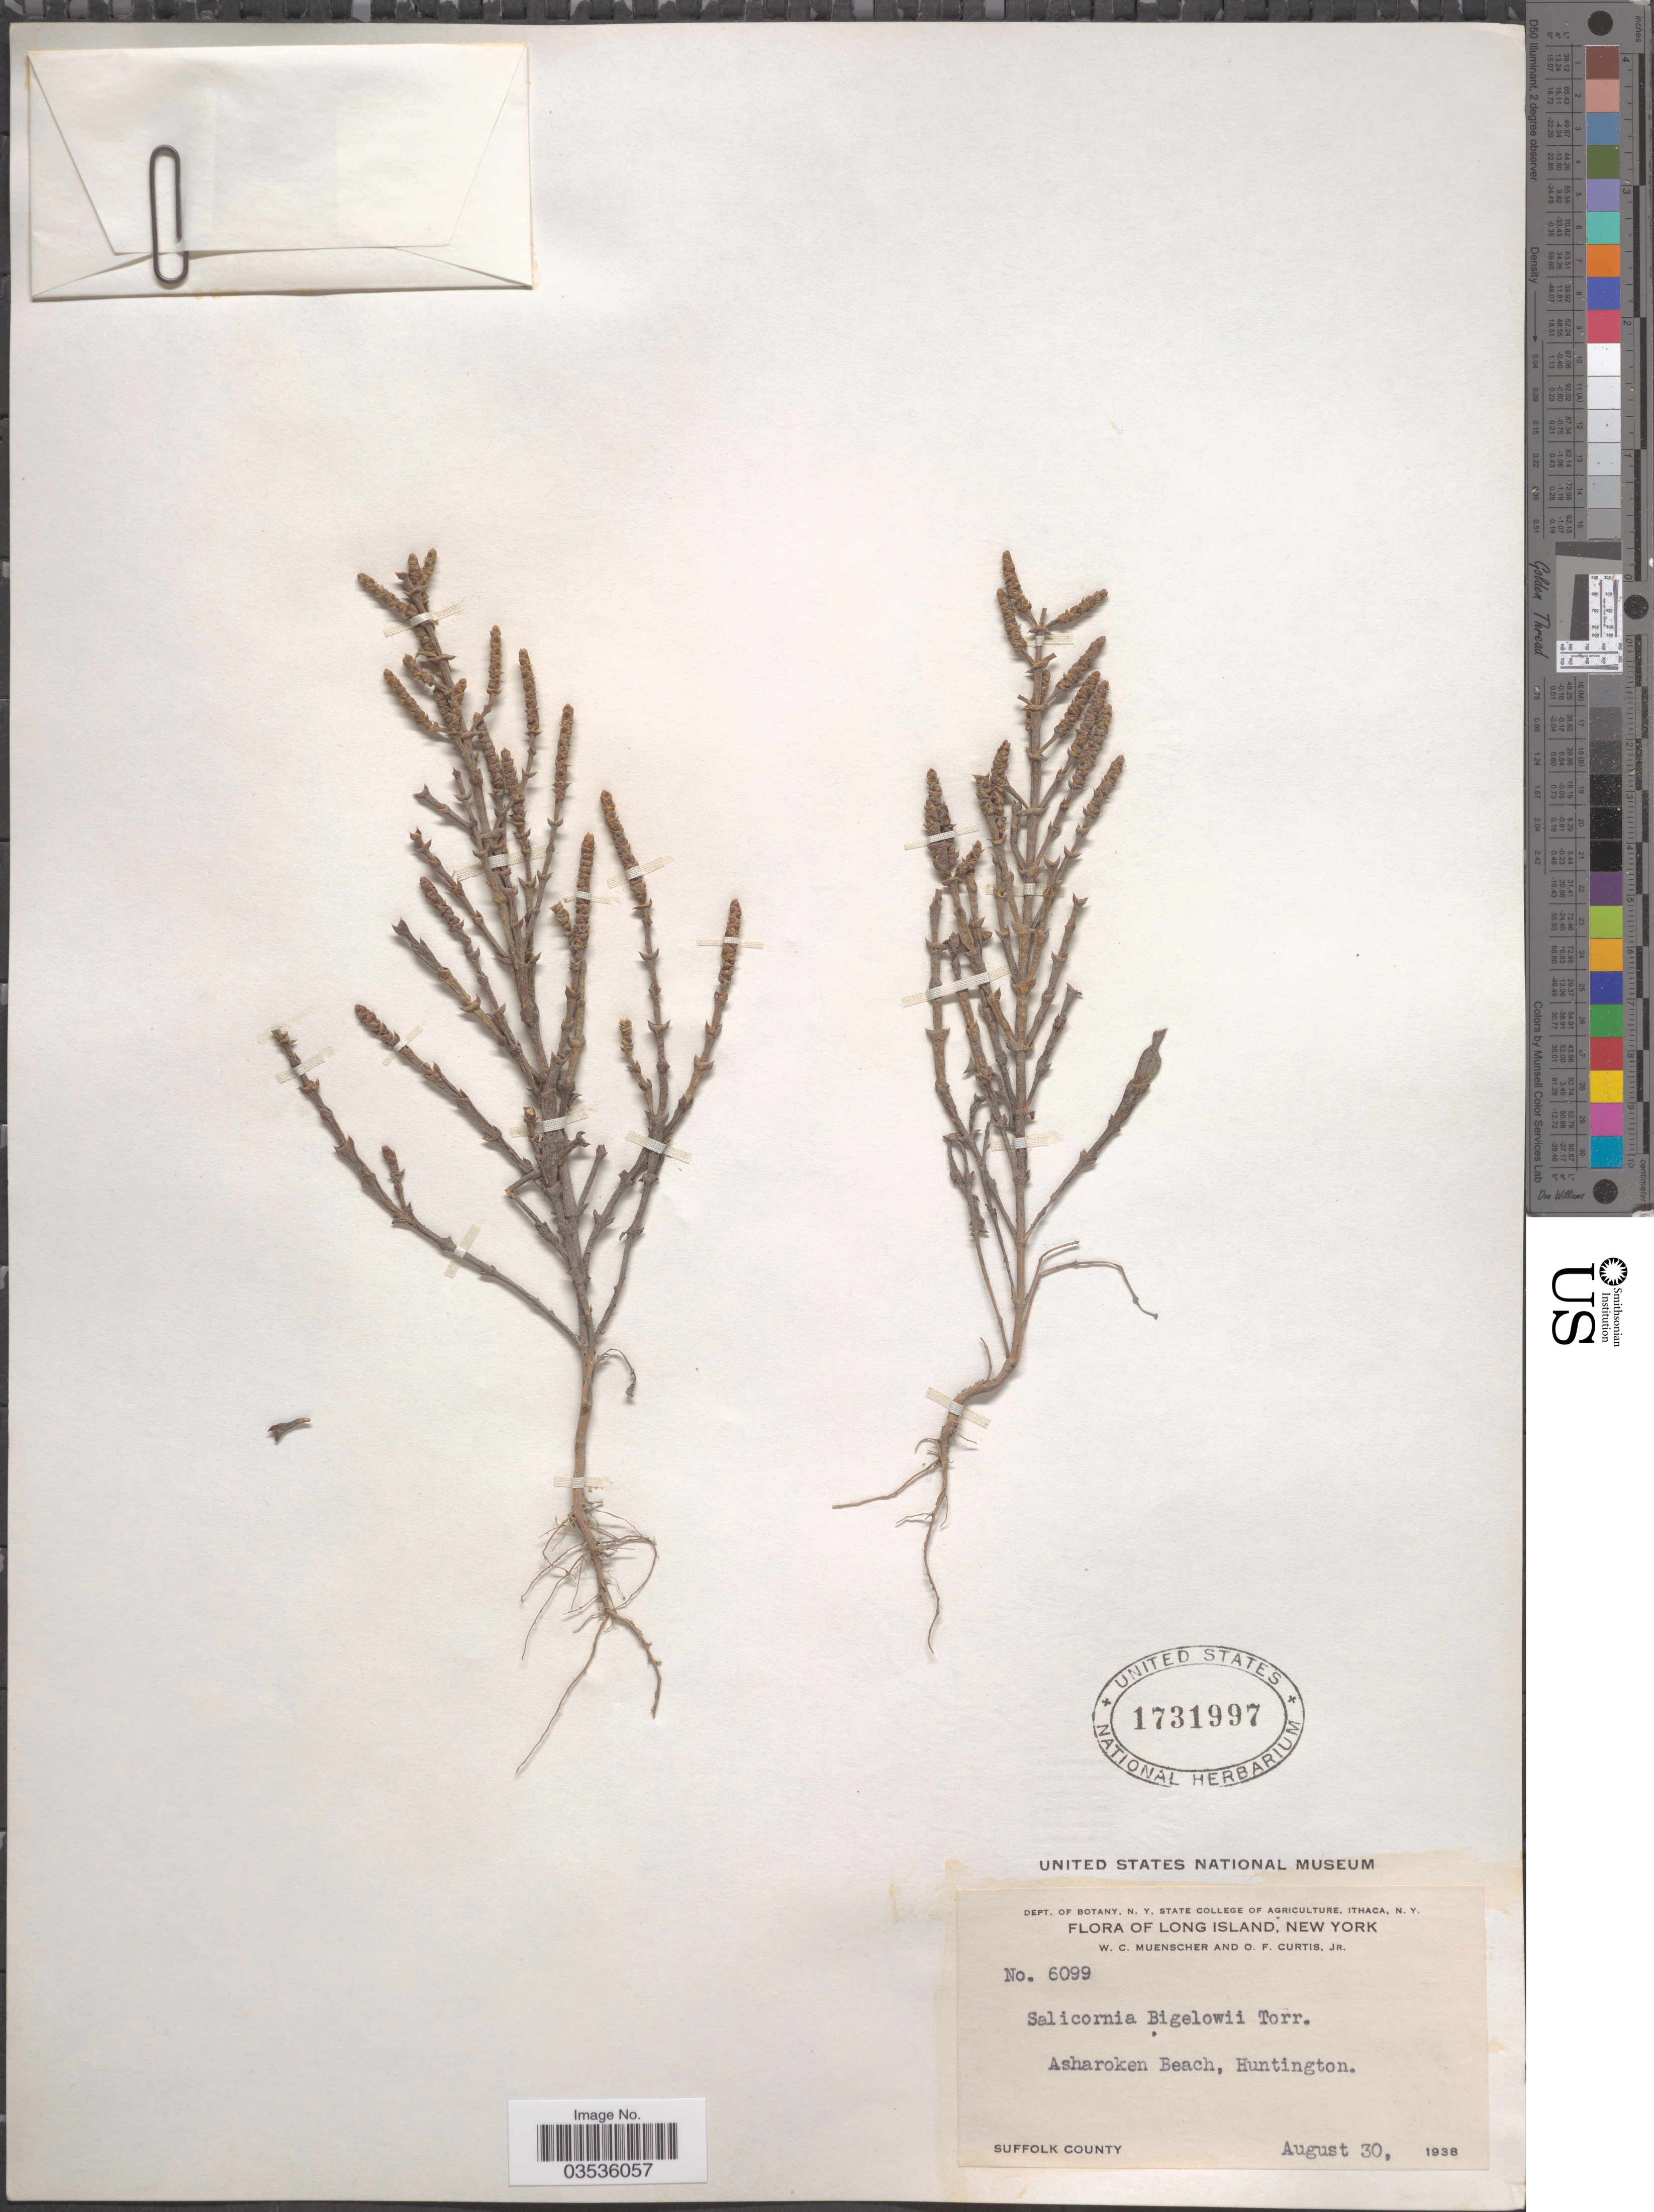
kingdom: Plantae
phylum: Tracheophyta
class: Magnoliopsida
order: Caryophyllales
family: Amaranthaceae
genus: Salicornia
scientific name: Salicornia bigelovii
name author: Torr.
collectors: W. Muenscher & O. Curtis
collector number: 6099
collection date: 1938-08-30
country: United States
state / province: New York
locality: Long Island. Asharoken Beach, Huntington. Suffolk County.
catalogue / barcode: US 1731997